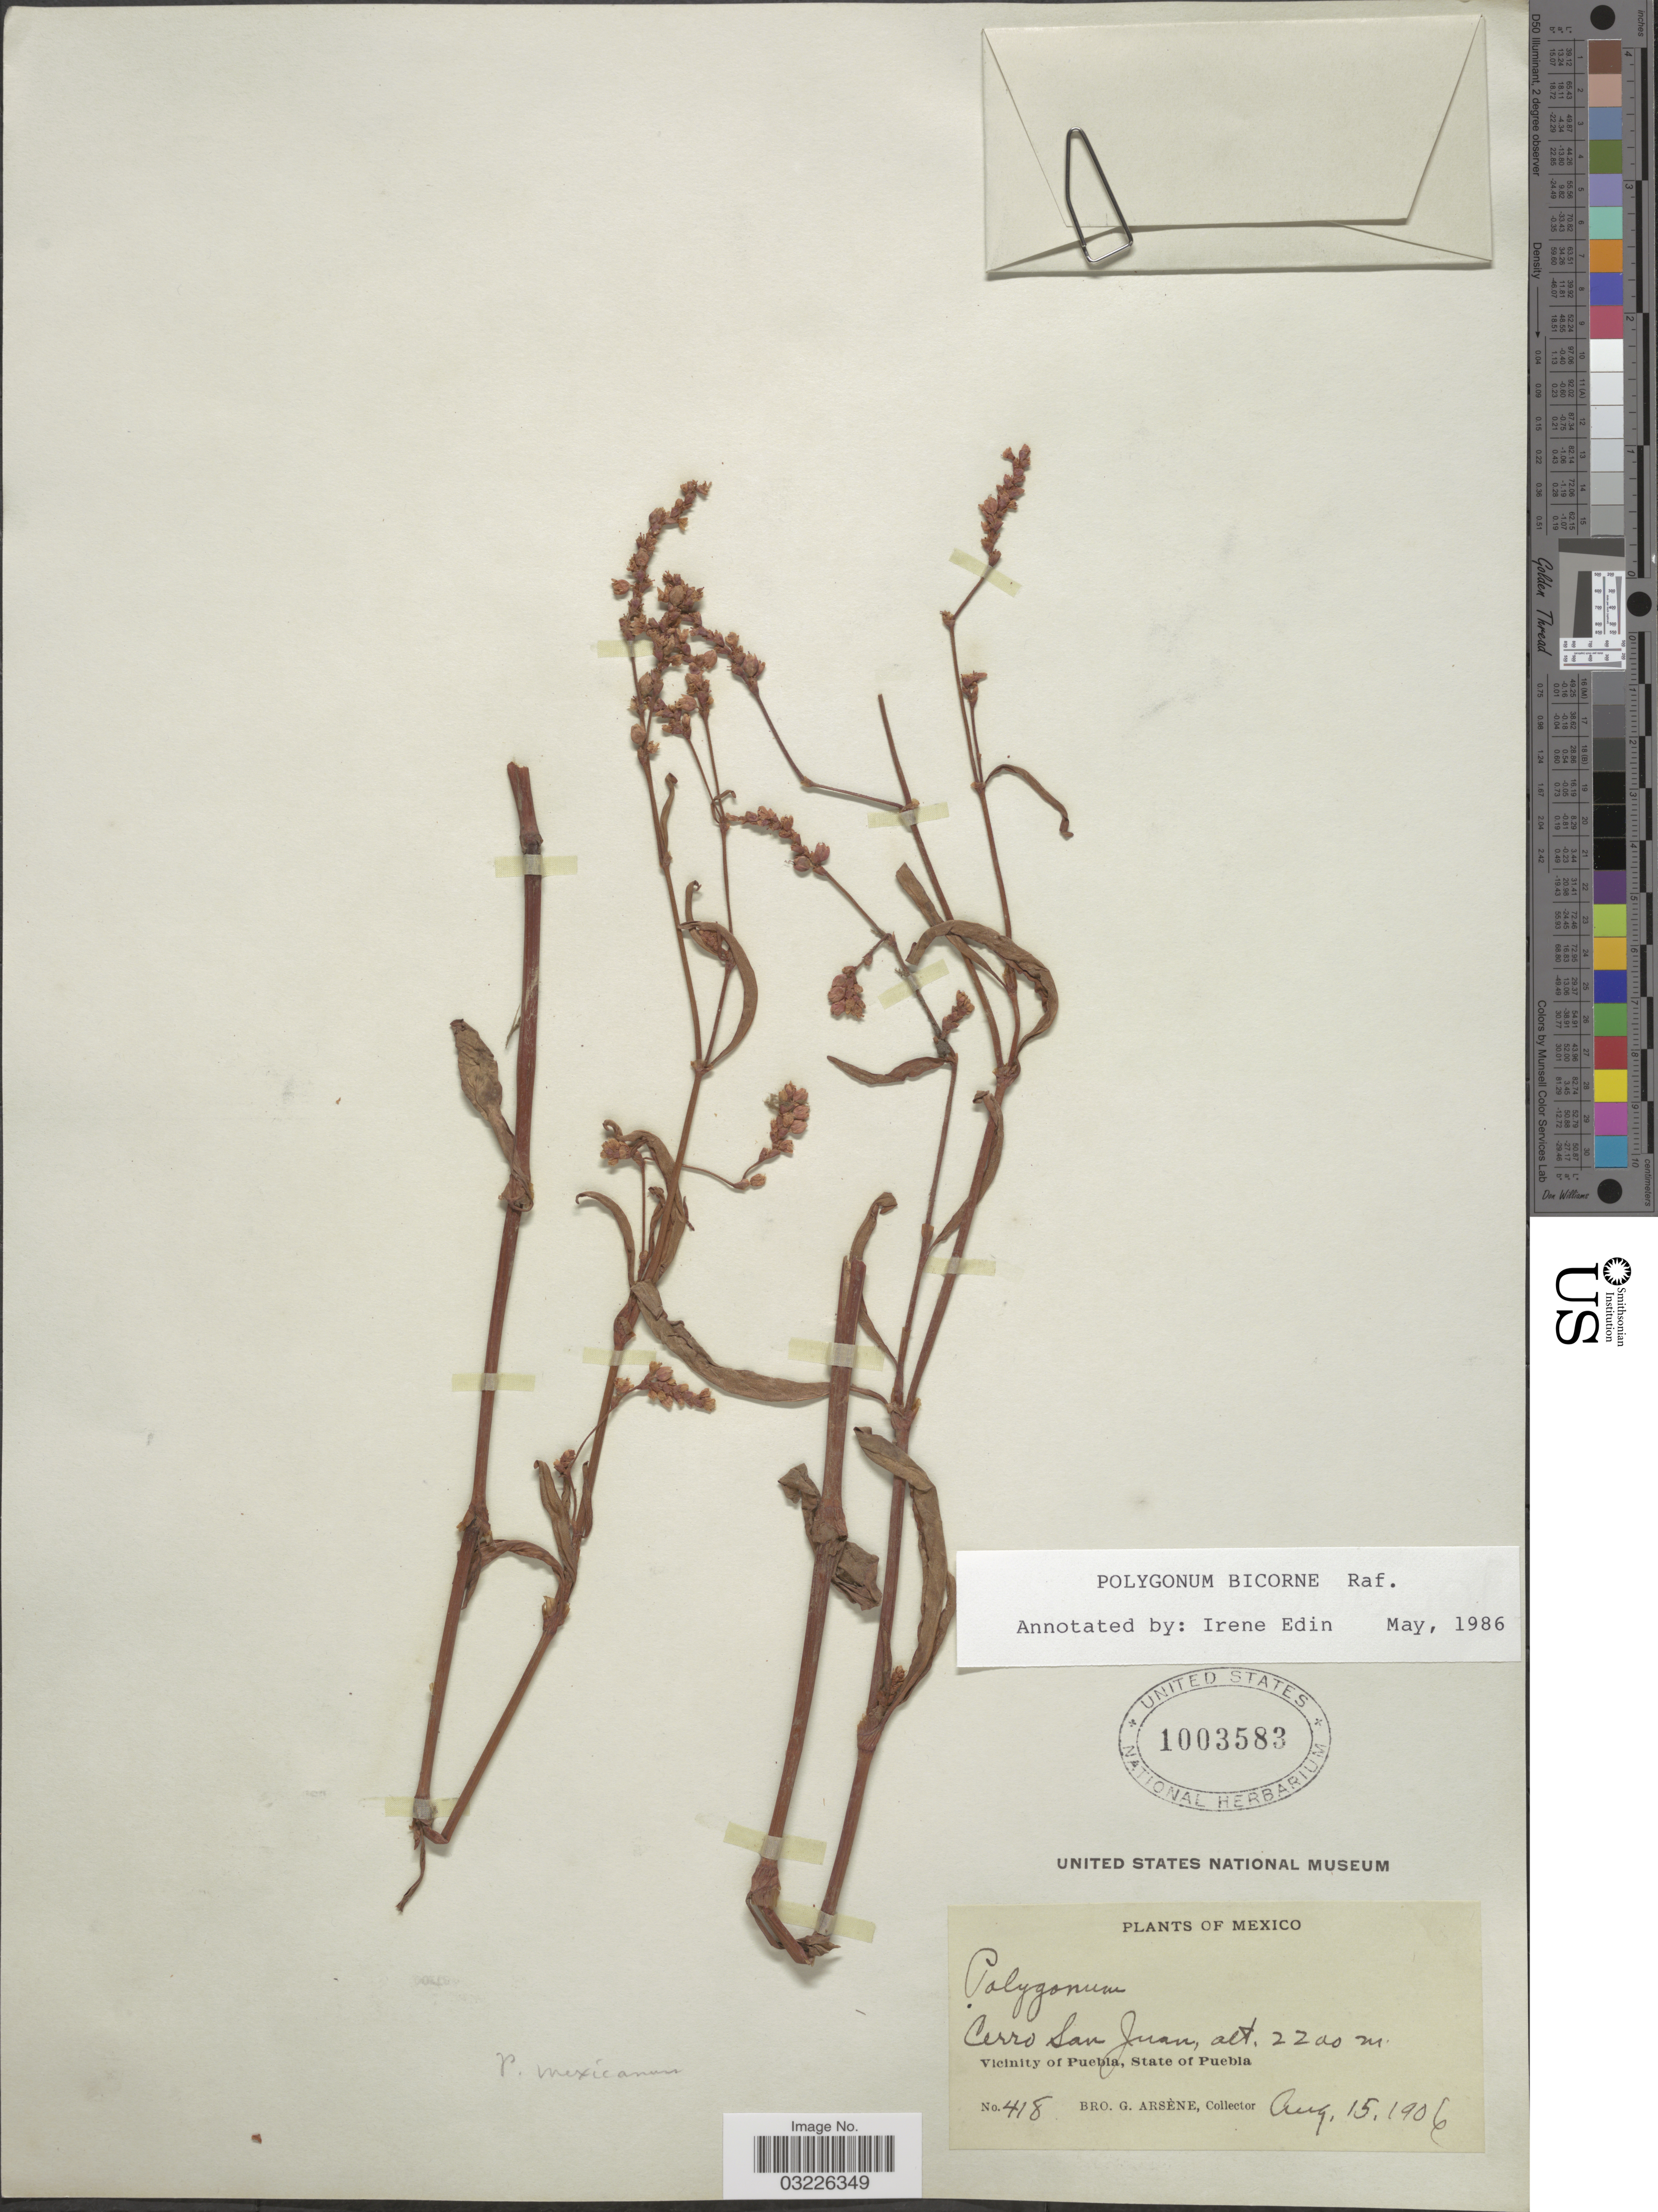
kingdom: Plantae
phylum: Tracheophyta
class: Magnoliopsida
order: Caryophyllales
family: Polygonaceae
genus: Polygonum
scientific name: Polygonum bicorne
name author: Raf.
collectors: Bro. G. Arsène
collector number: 418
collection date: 1906-08-15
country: Mexico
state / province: Puebla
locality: Cerro San Juan, Vicinity of Puebla.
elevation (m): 2200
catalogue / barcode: US 1003583